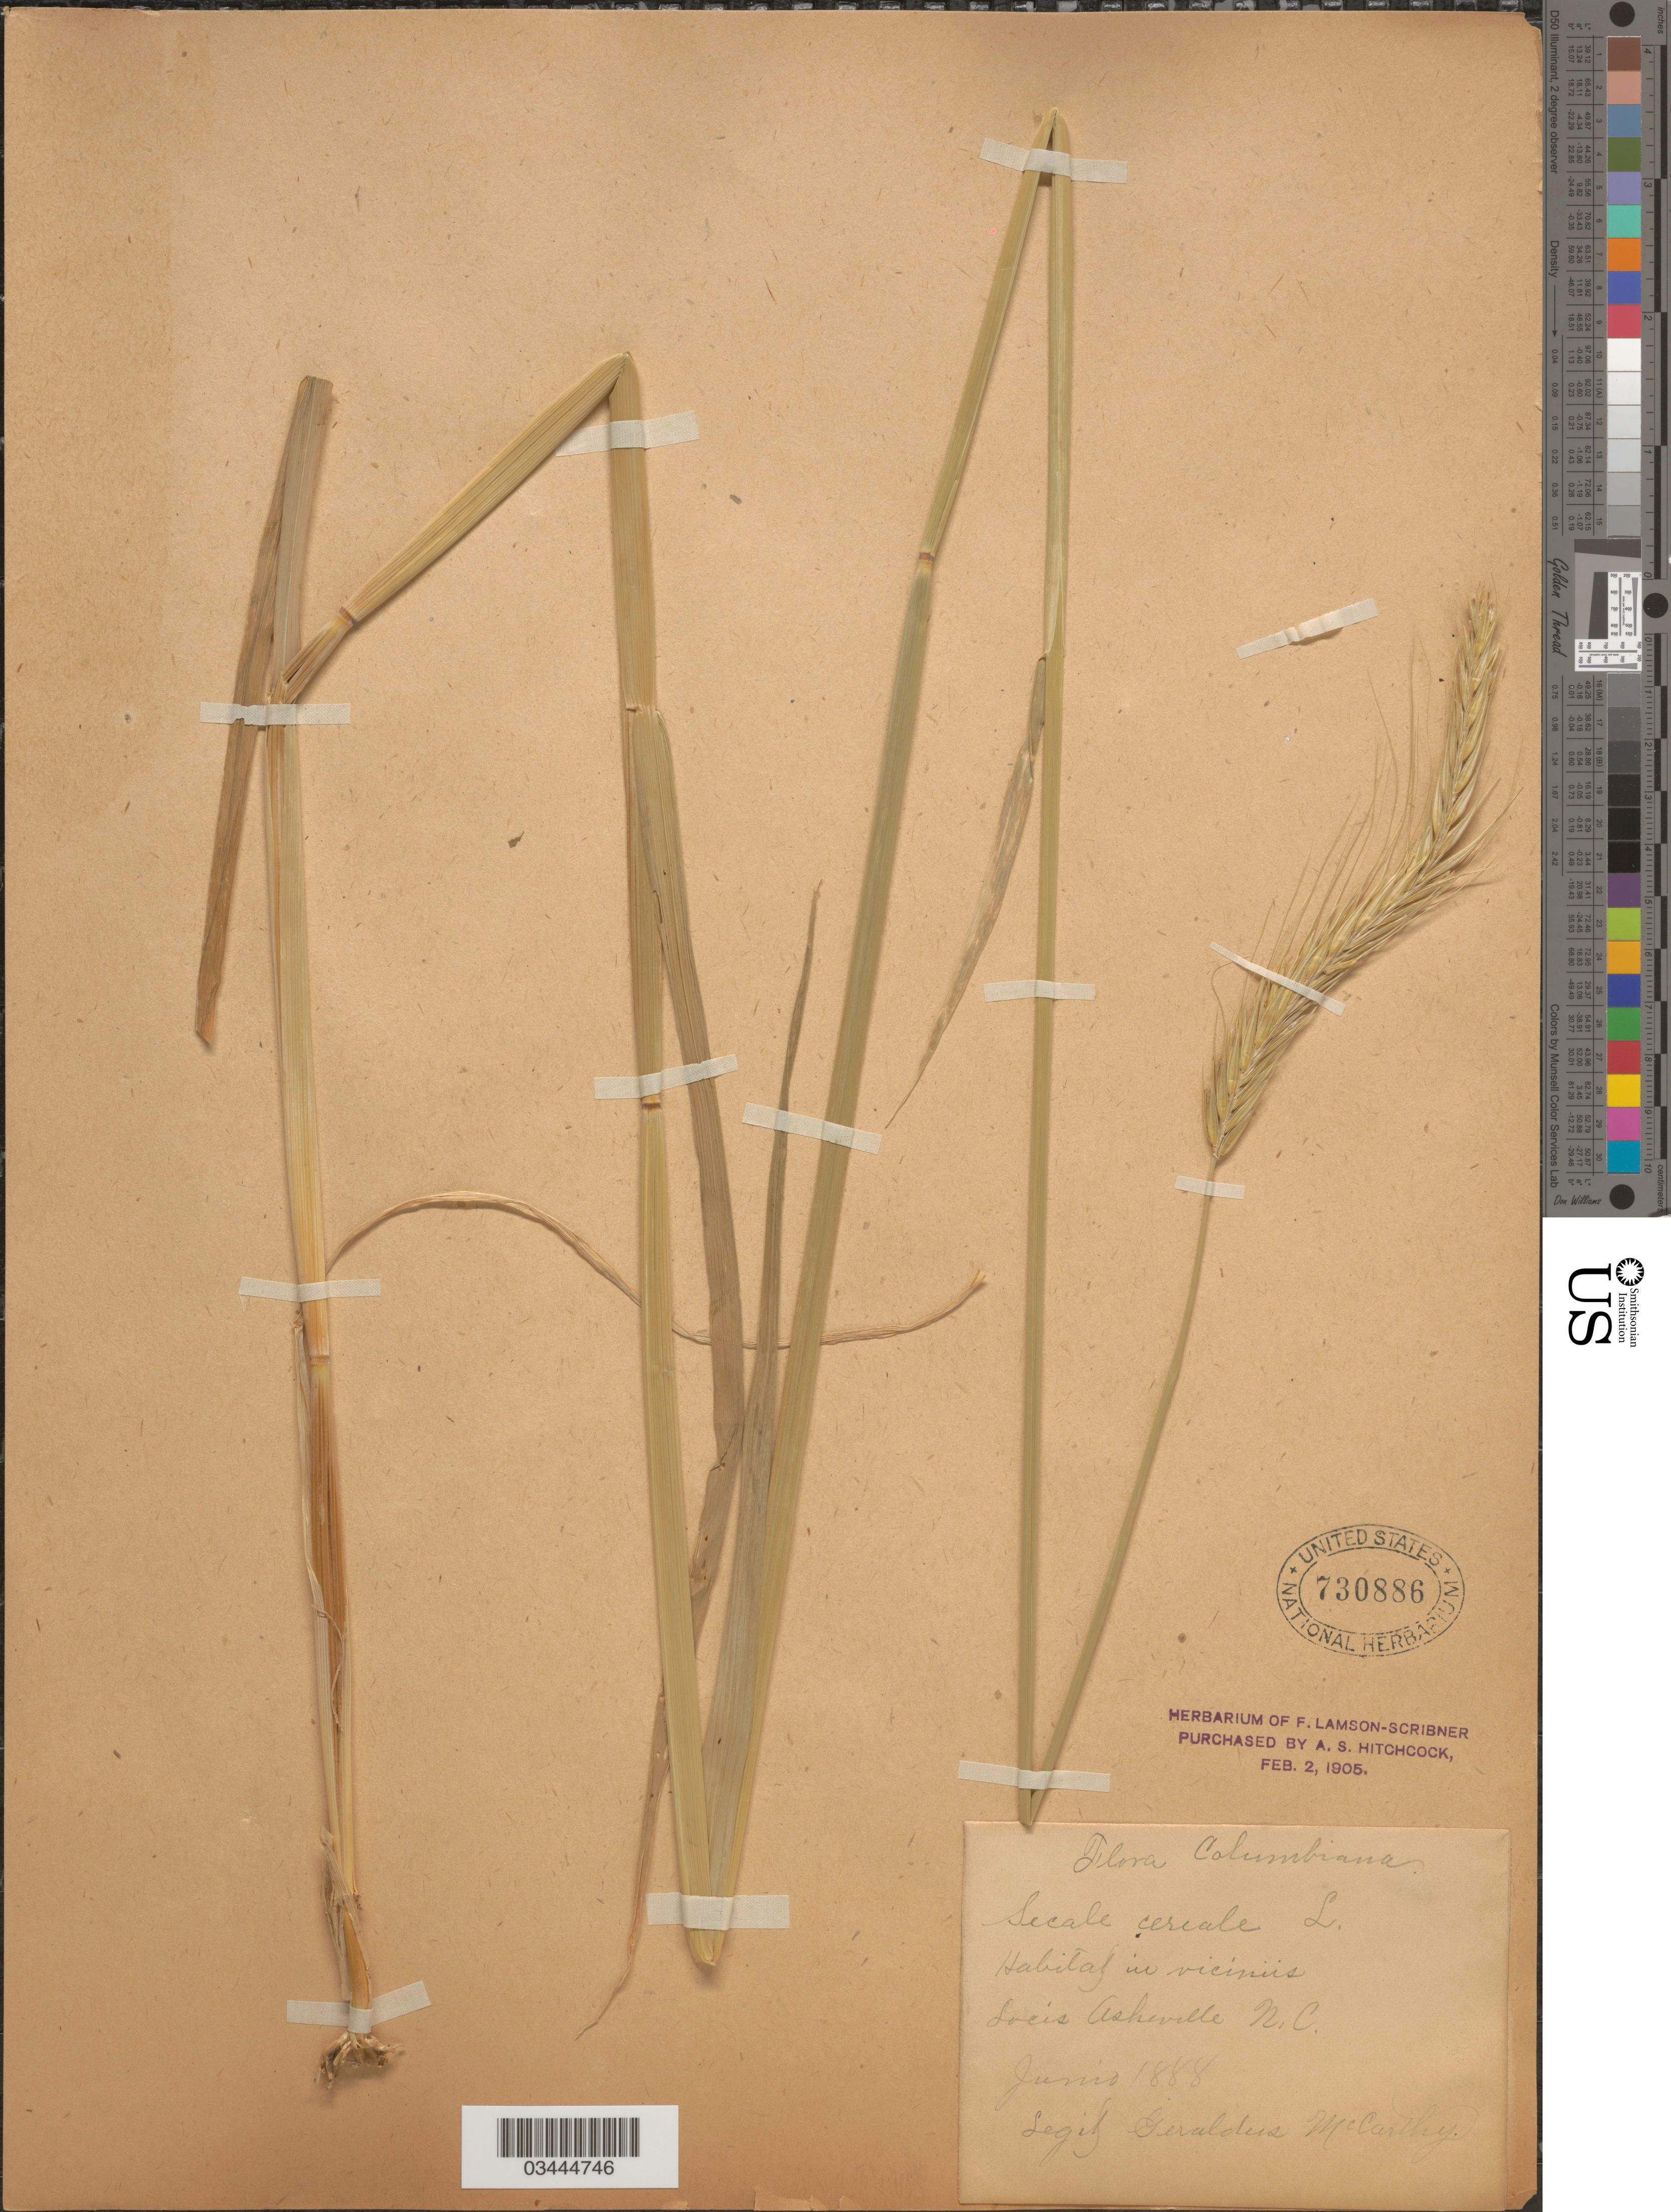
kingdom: Plantae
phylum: Tracheophyta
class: Liliopsida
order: Poales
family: Poaceae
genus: Secale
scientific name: Secale cereale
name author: L.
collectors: M. McCarthy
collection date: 1888-06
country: United States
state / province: North Carolina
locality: Columbiana. in viciniis. Asheville.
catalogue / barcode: US 730886